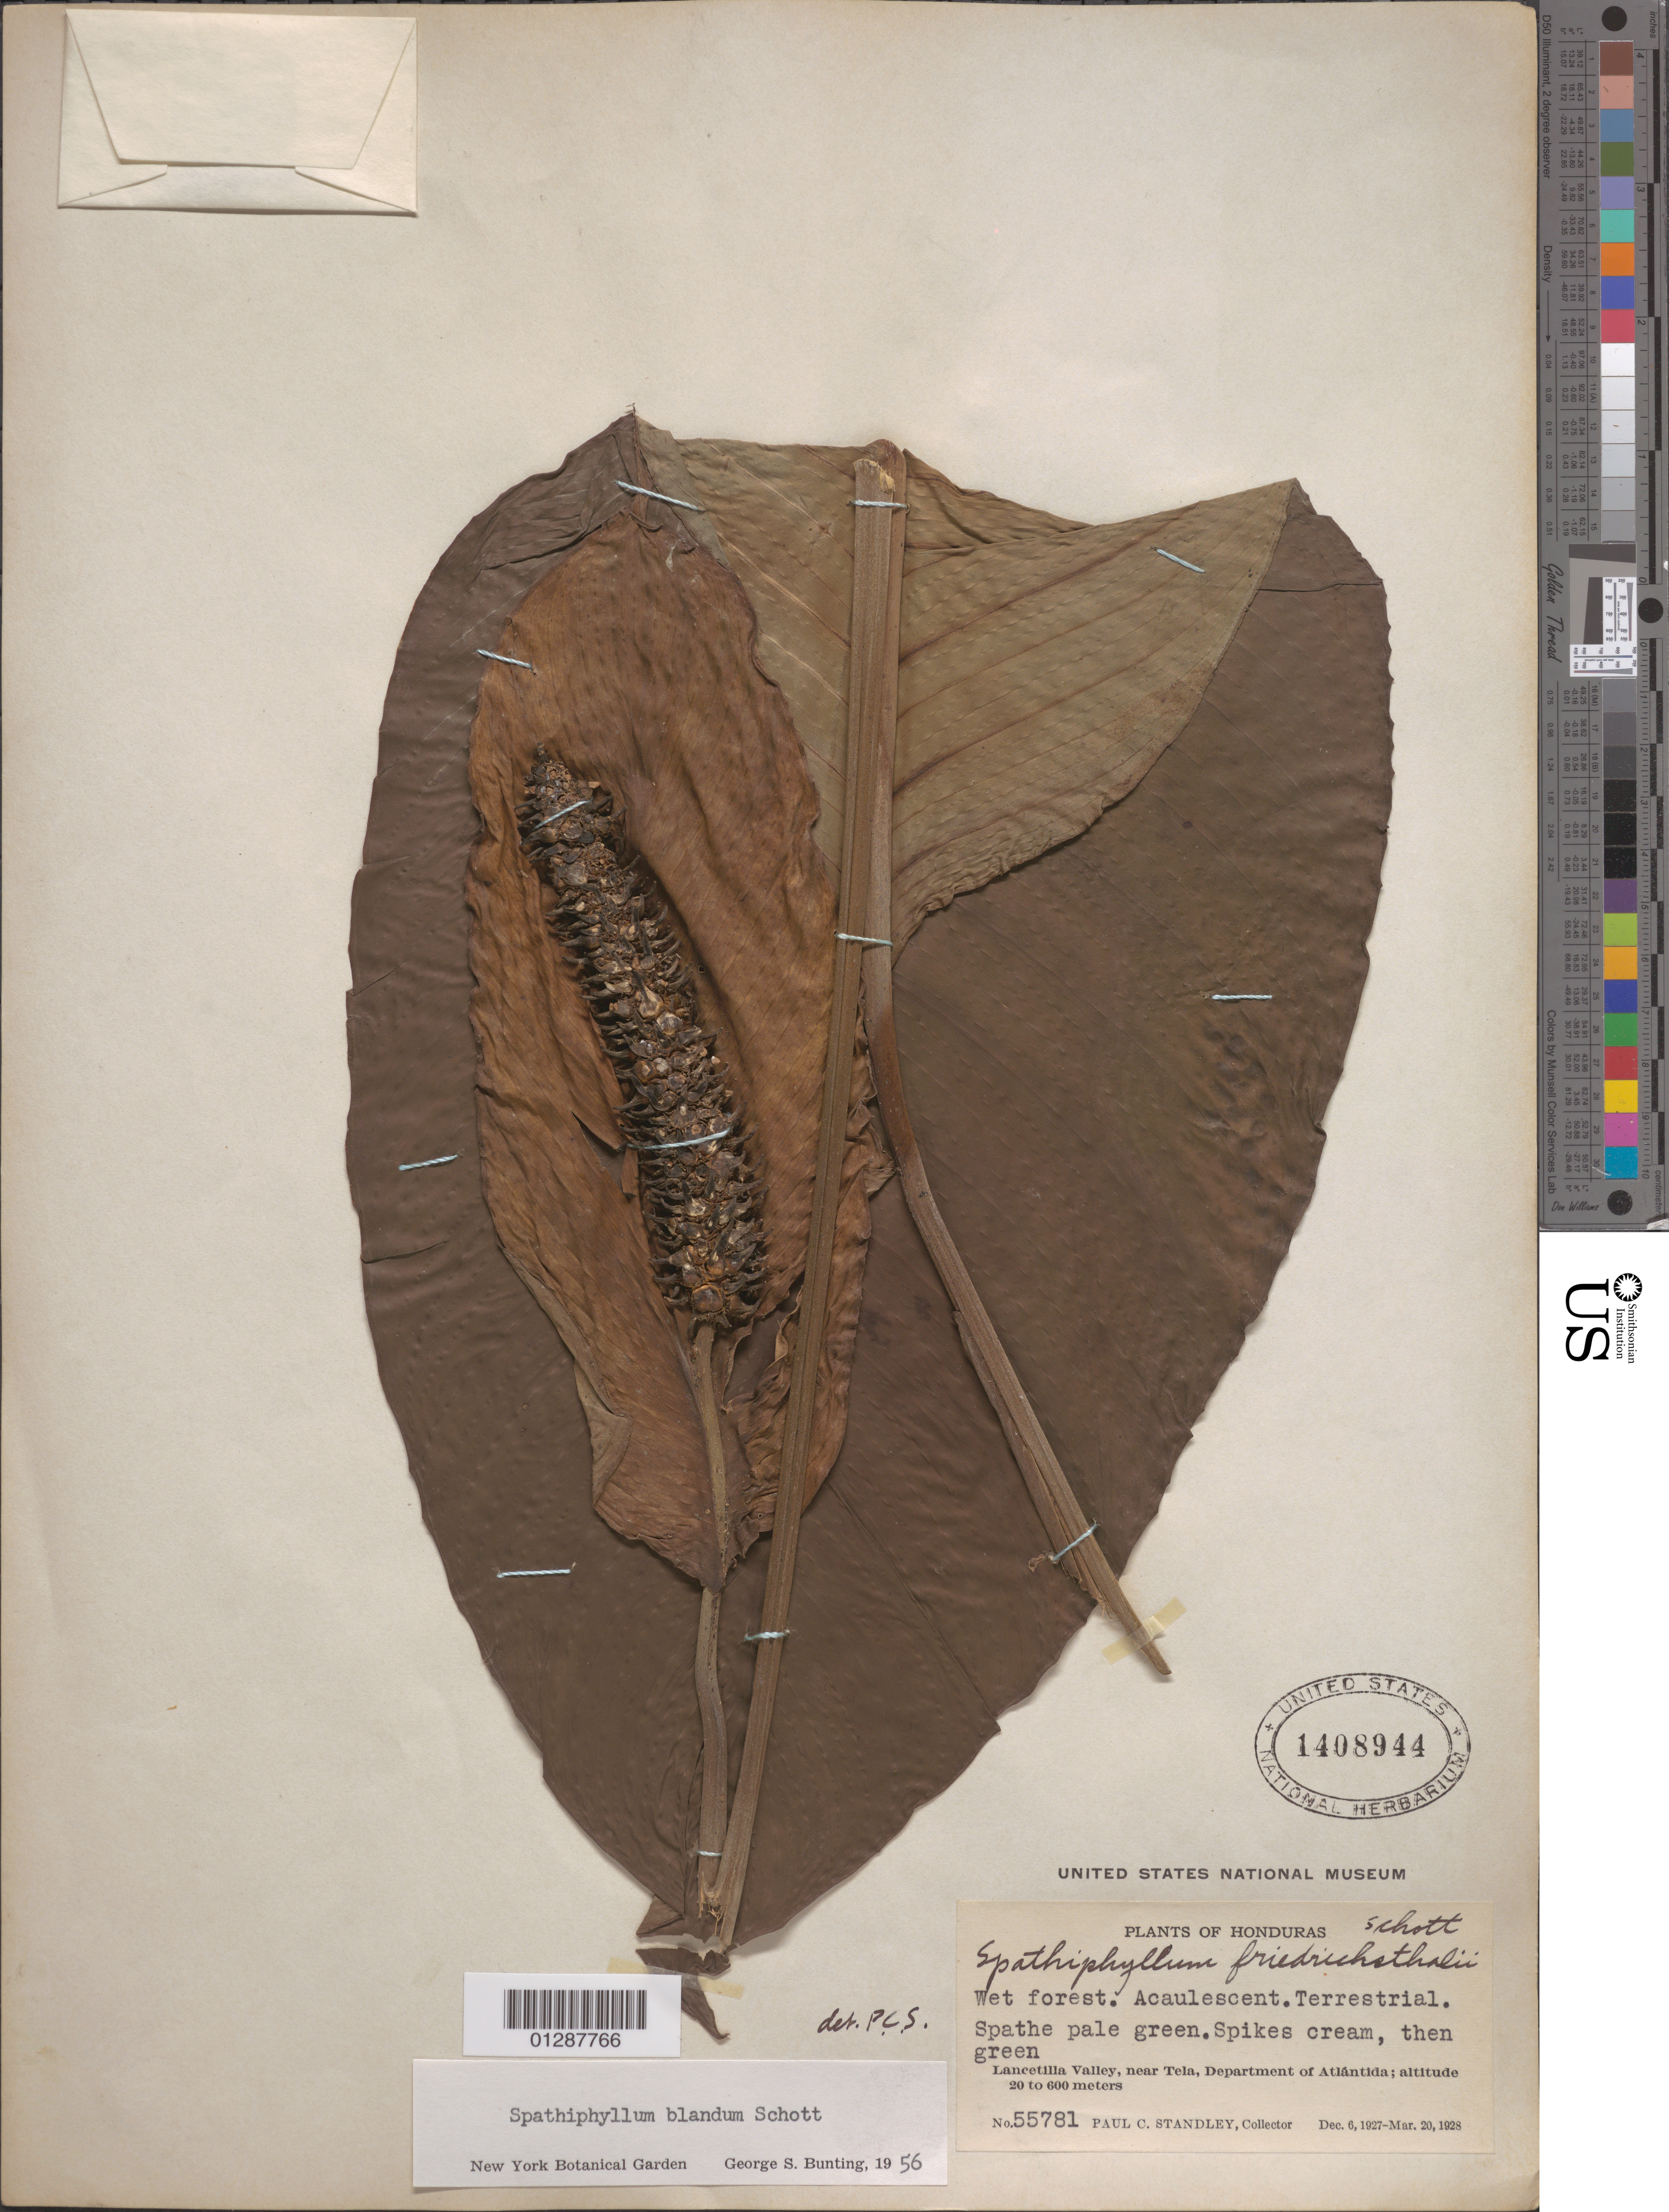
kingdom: Plantae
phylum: Tracheophyta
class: Liliopsida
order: Alismatales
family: Araceae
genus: Spathiphyllum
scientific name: Spathiphyllum blandum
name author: Schott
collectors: P. C. Standley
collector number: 55781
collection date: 1927-12-06/1928-03-20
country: Honduras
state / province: Atlantida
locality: Lancetilla Valley, near Tela, Department of Atlántida.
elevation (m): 20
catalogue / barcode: US 1408944